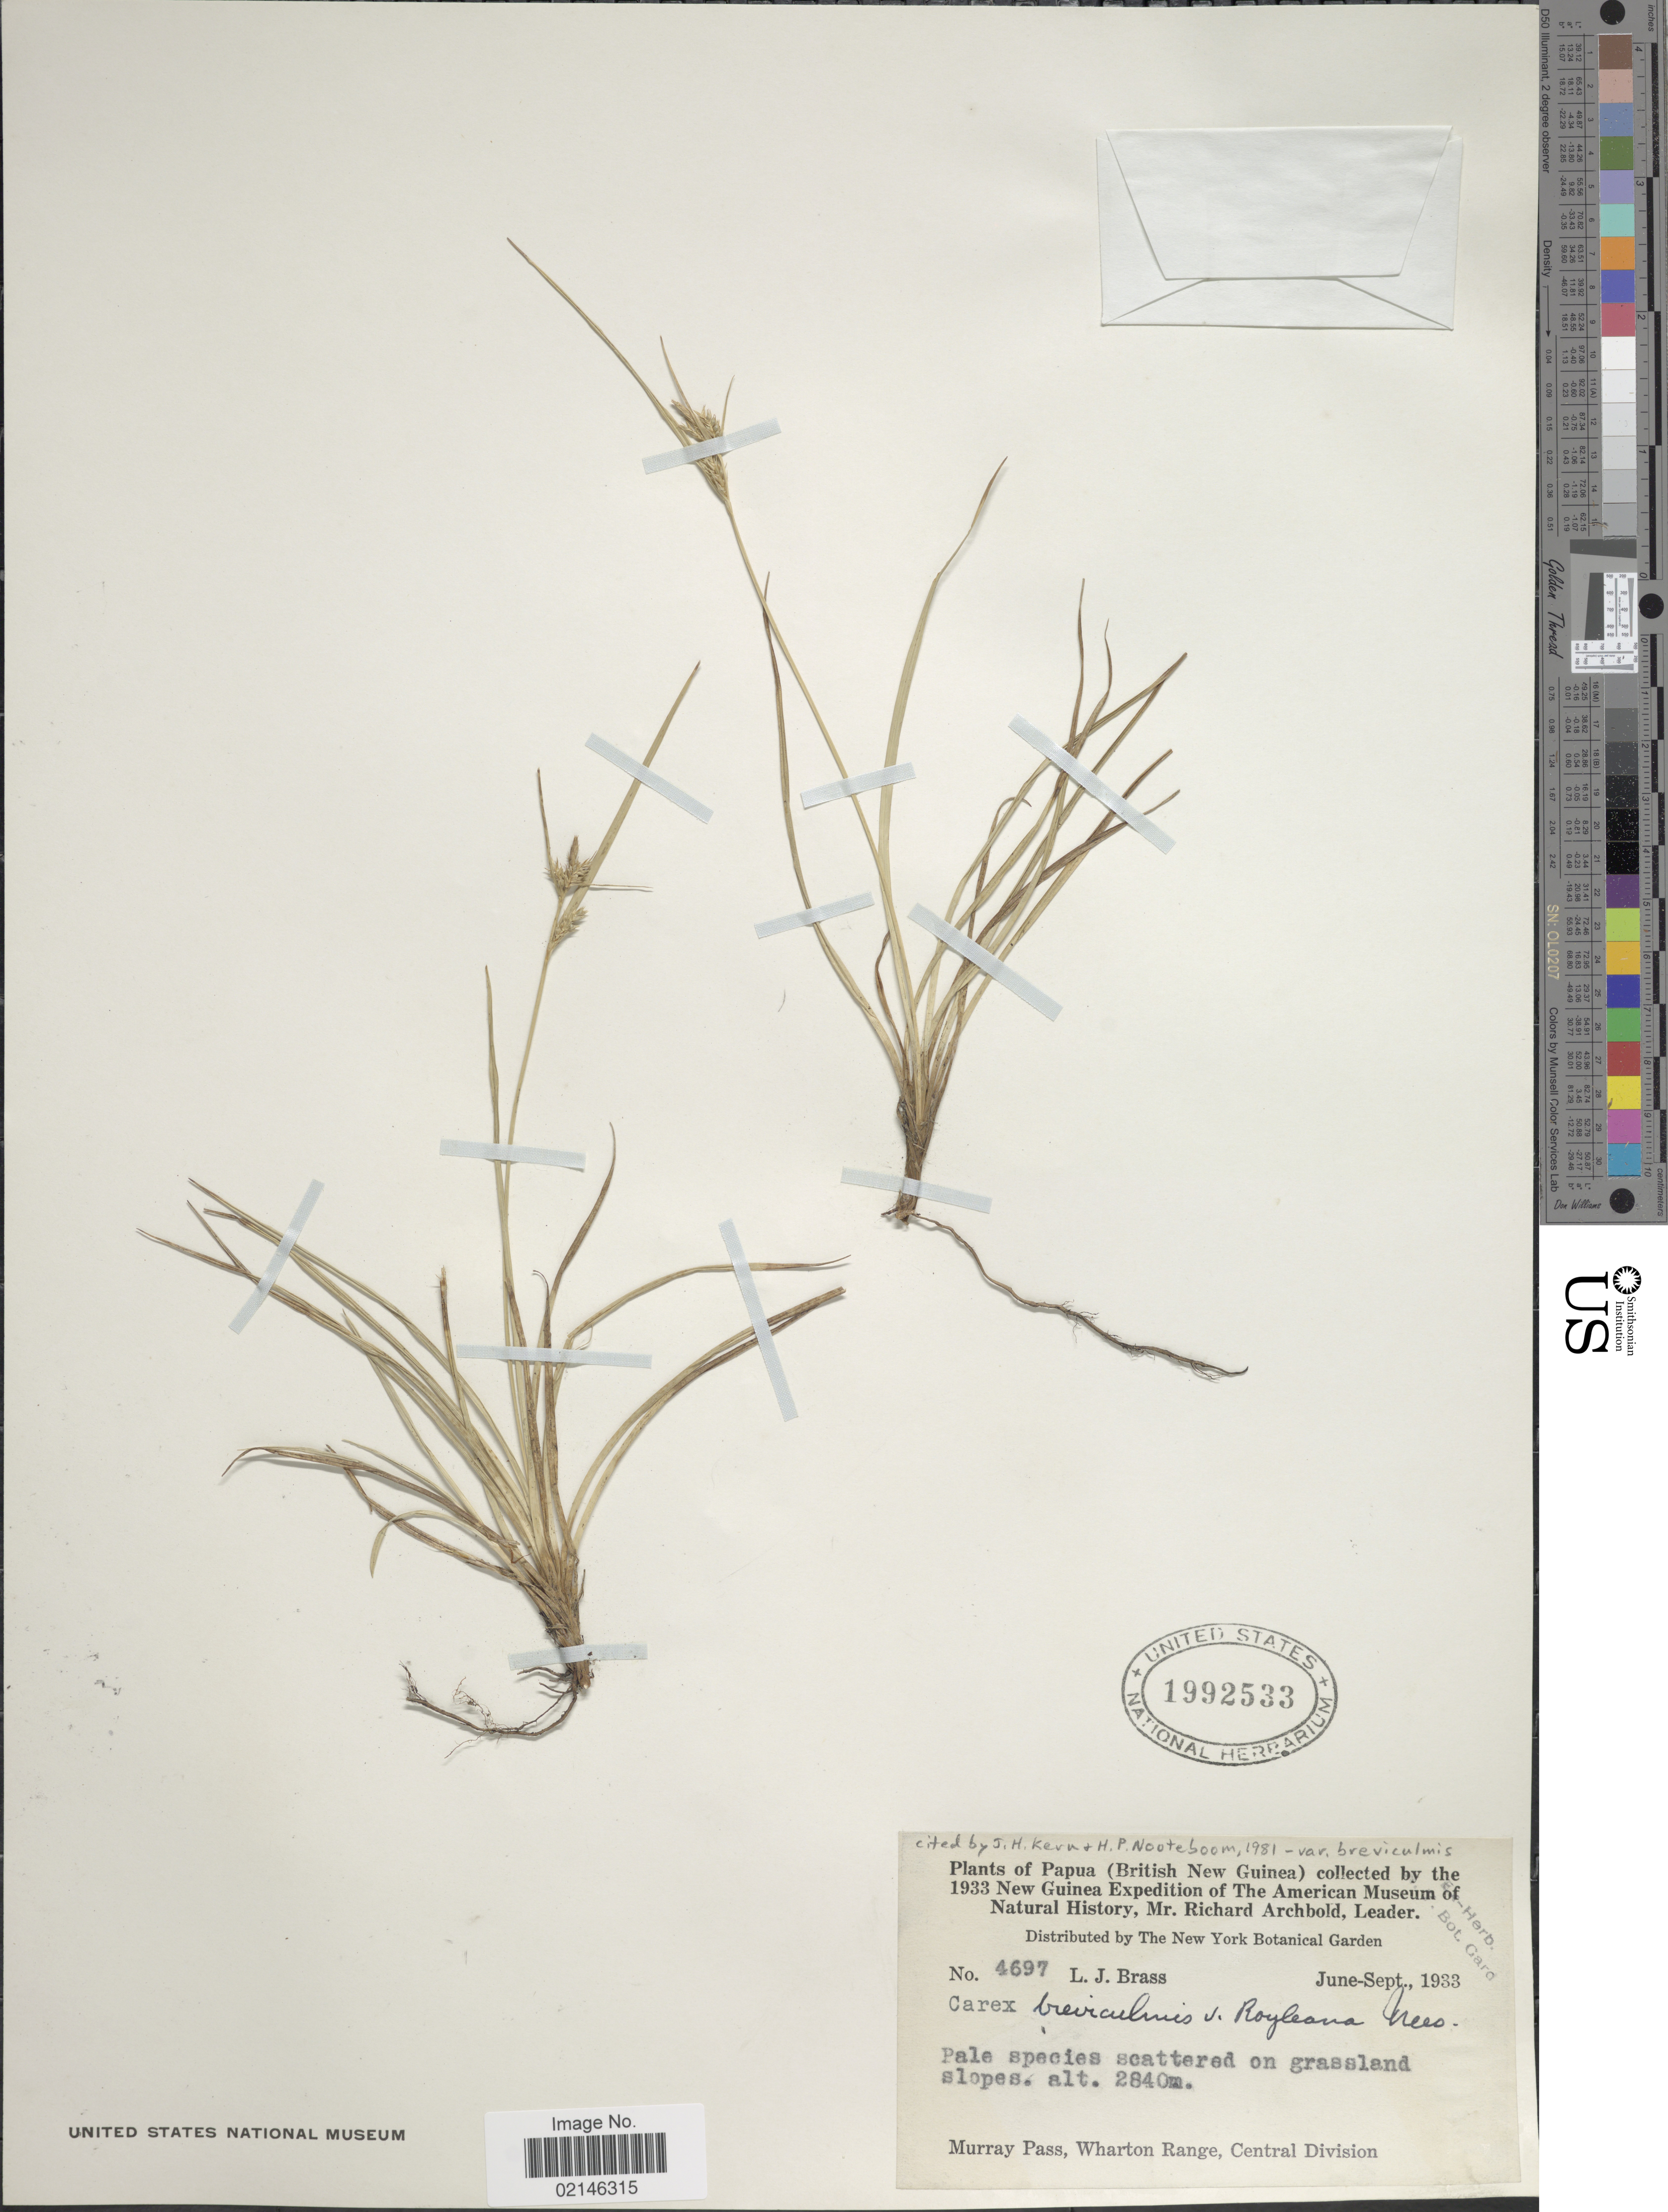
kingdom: Plantae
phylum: Tracheophyta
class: Liliopsida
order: Poales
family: Cyperaceae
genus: Carex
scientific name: Carex breviculmis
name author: R. Br.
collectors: L. J. Brass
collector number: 4697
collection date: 1933-06/1933-09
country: Papua New Guinea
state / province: Central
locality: Papua (British New Guinea). Murray Pass, Wharton Range, Central Division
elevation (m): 2840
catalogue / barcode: US 1992533